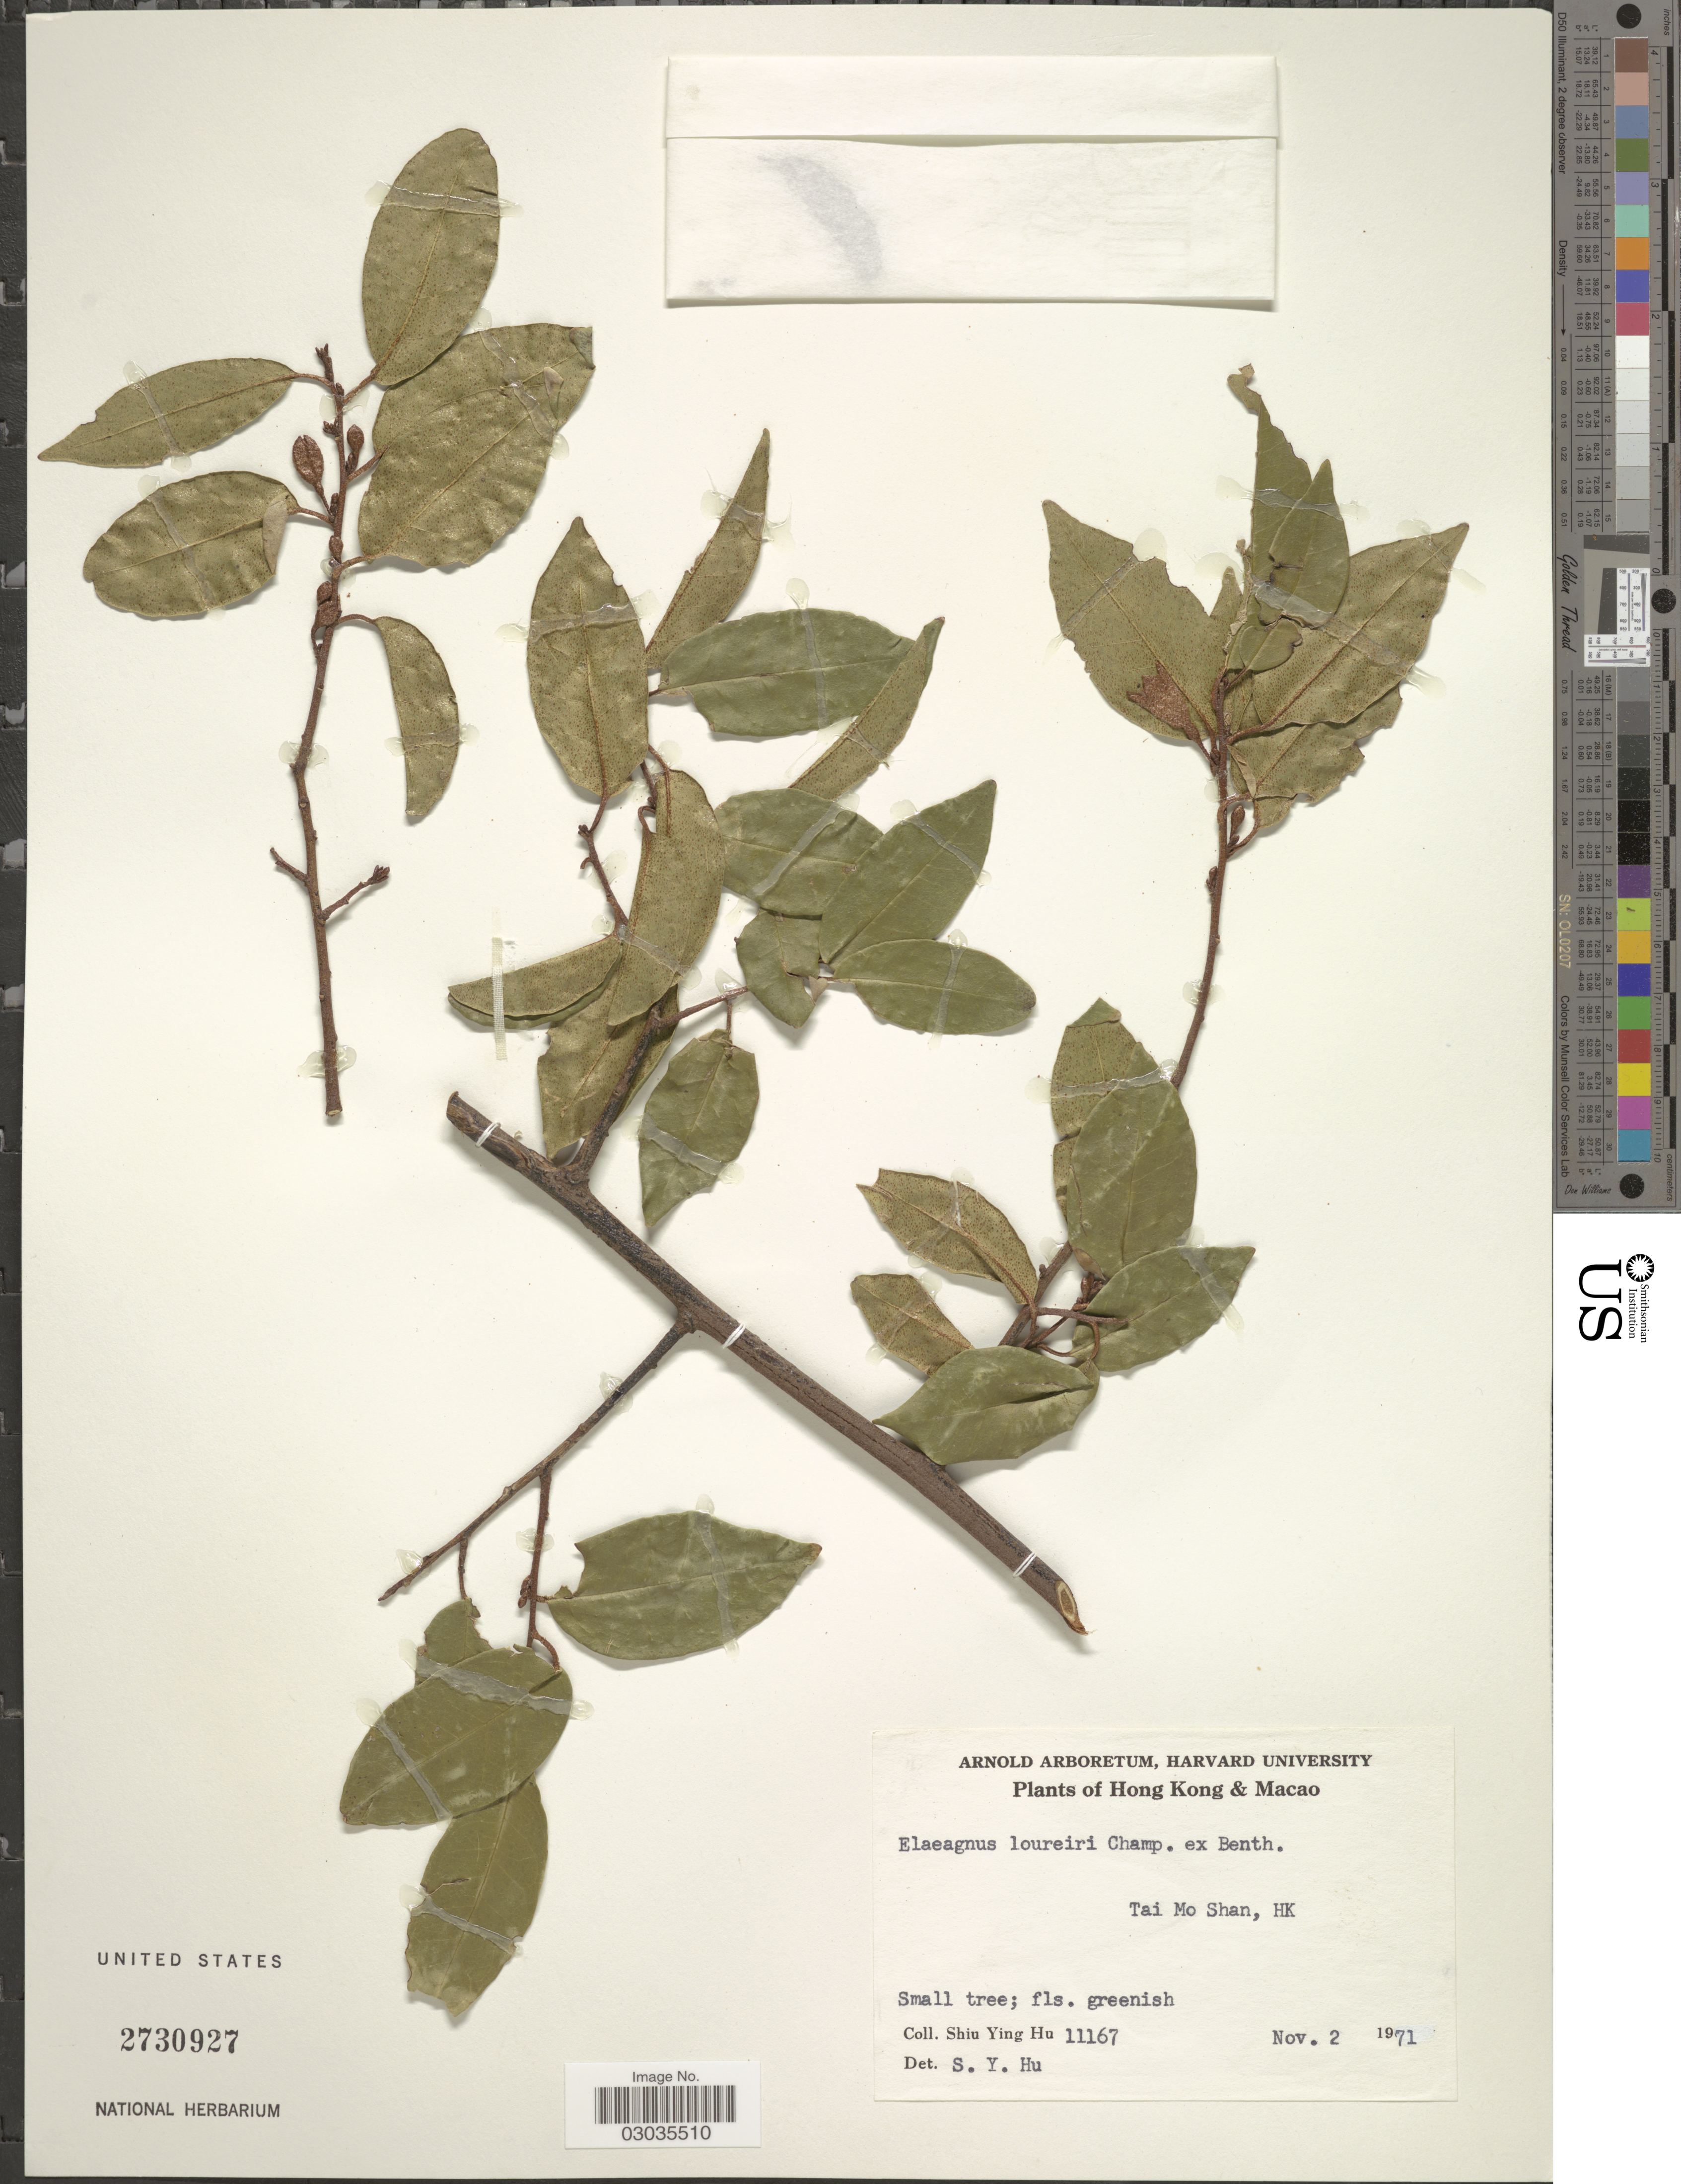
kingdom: Plantae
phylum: Tracheophyta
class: Magnoliopsida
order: Rosales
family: Elaeagnaceae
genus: Elaeagnus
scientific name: Elaeagnus loureiri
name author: Champ. ex Benth.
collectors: S. Y. Hu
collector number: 11167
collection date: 1971-11-02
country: China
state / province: Hong Kong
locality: Tai Mo Shan.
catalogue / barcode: US 2730927